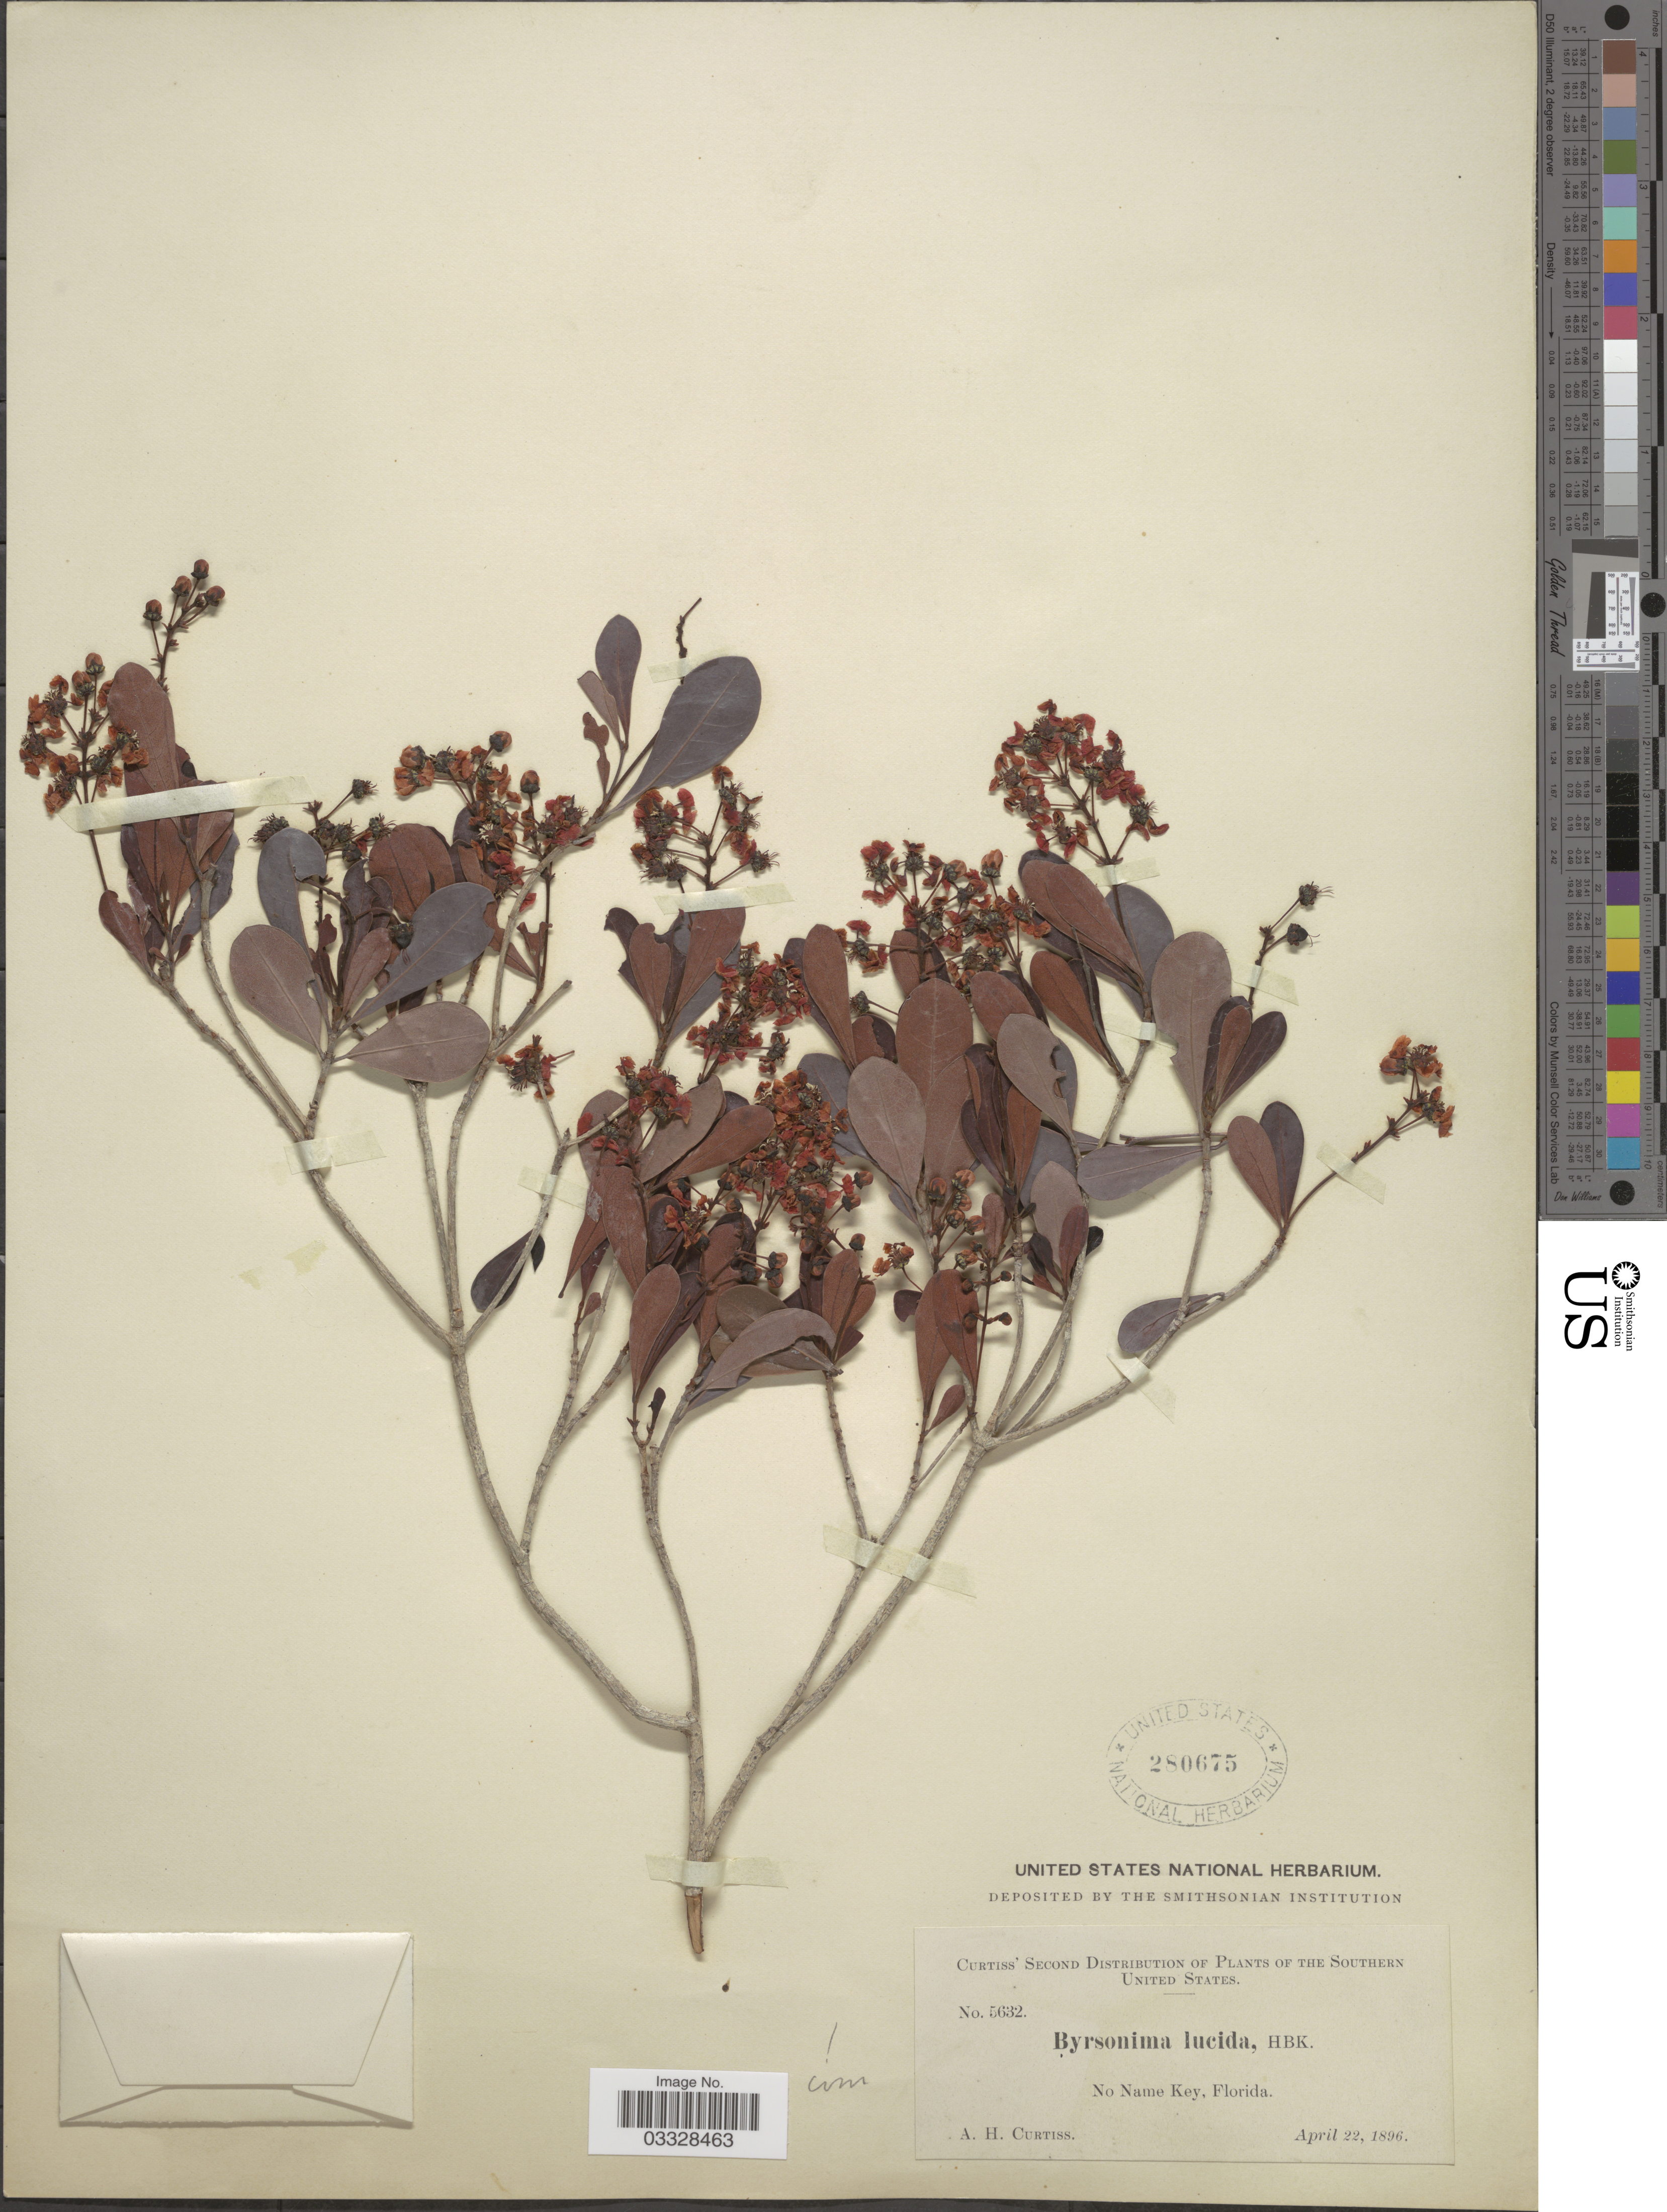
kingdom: Plantae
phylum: Tracheophyta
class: Magnoliopsida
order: Malpighiales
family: Malpighiaceae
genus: Byrsonima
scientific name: Byrsonima lucida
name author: (Mill.) DC.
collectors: A. H. Curtiss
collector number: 5632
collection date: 1896-04-22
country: United States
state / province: Florida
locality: Southern United States. No Name Key.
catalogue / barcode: US 280675